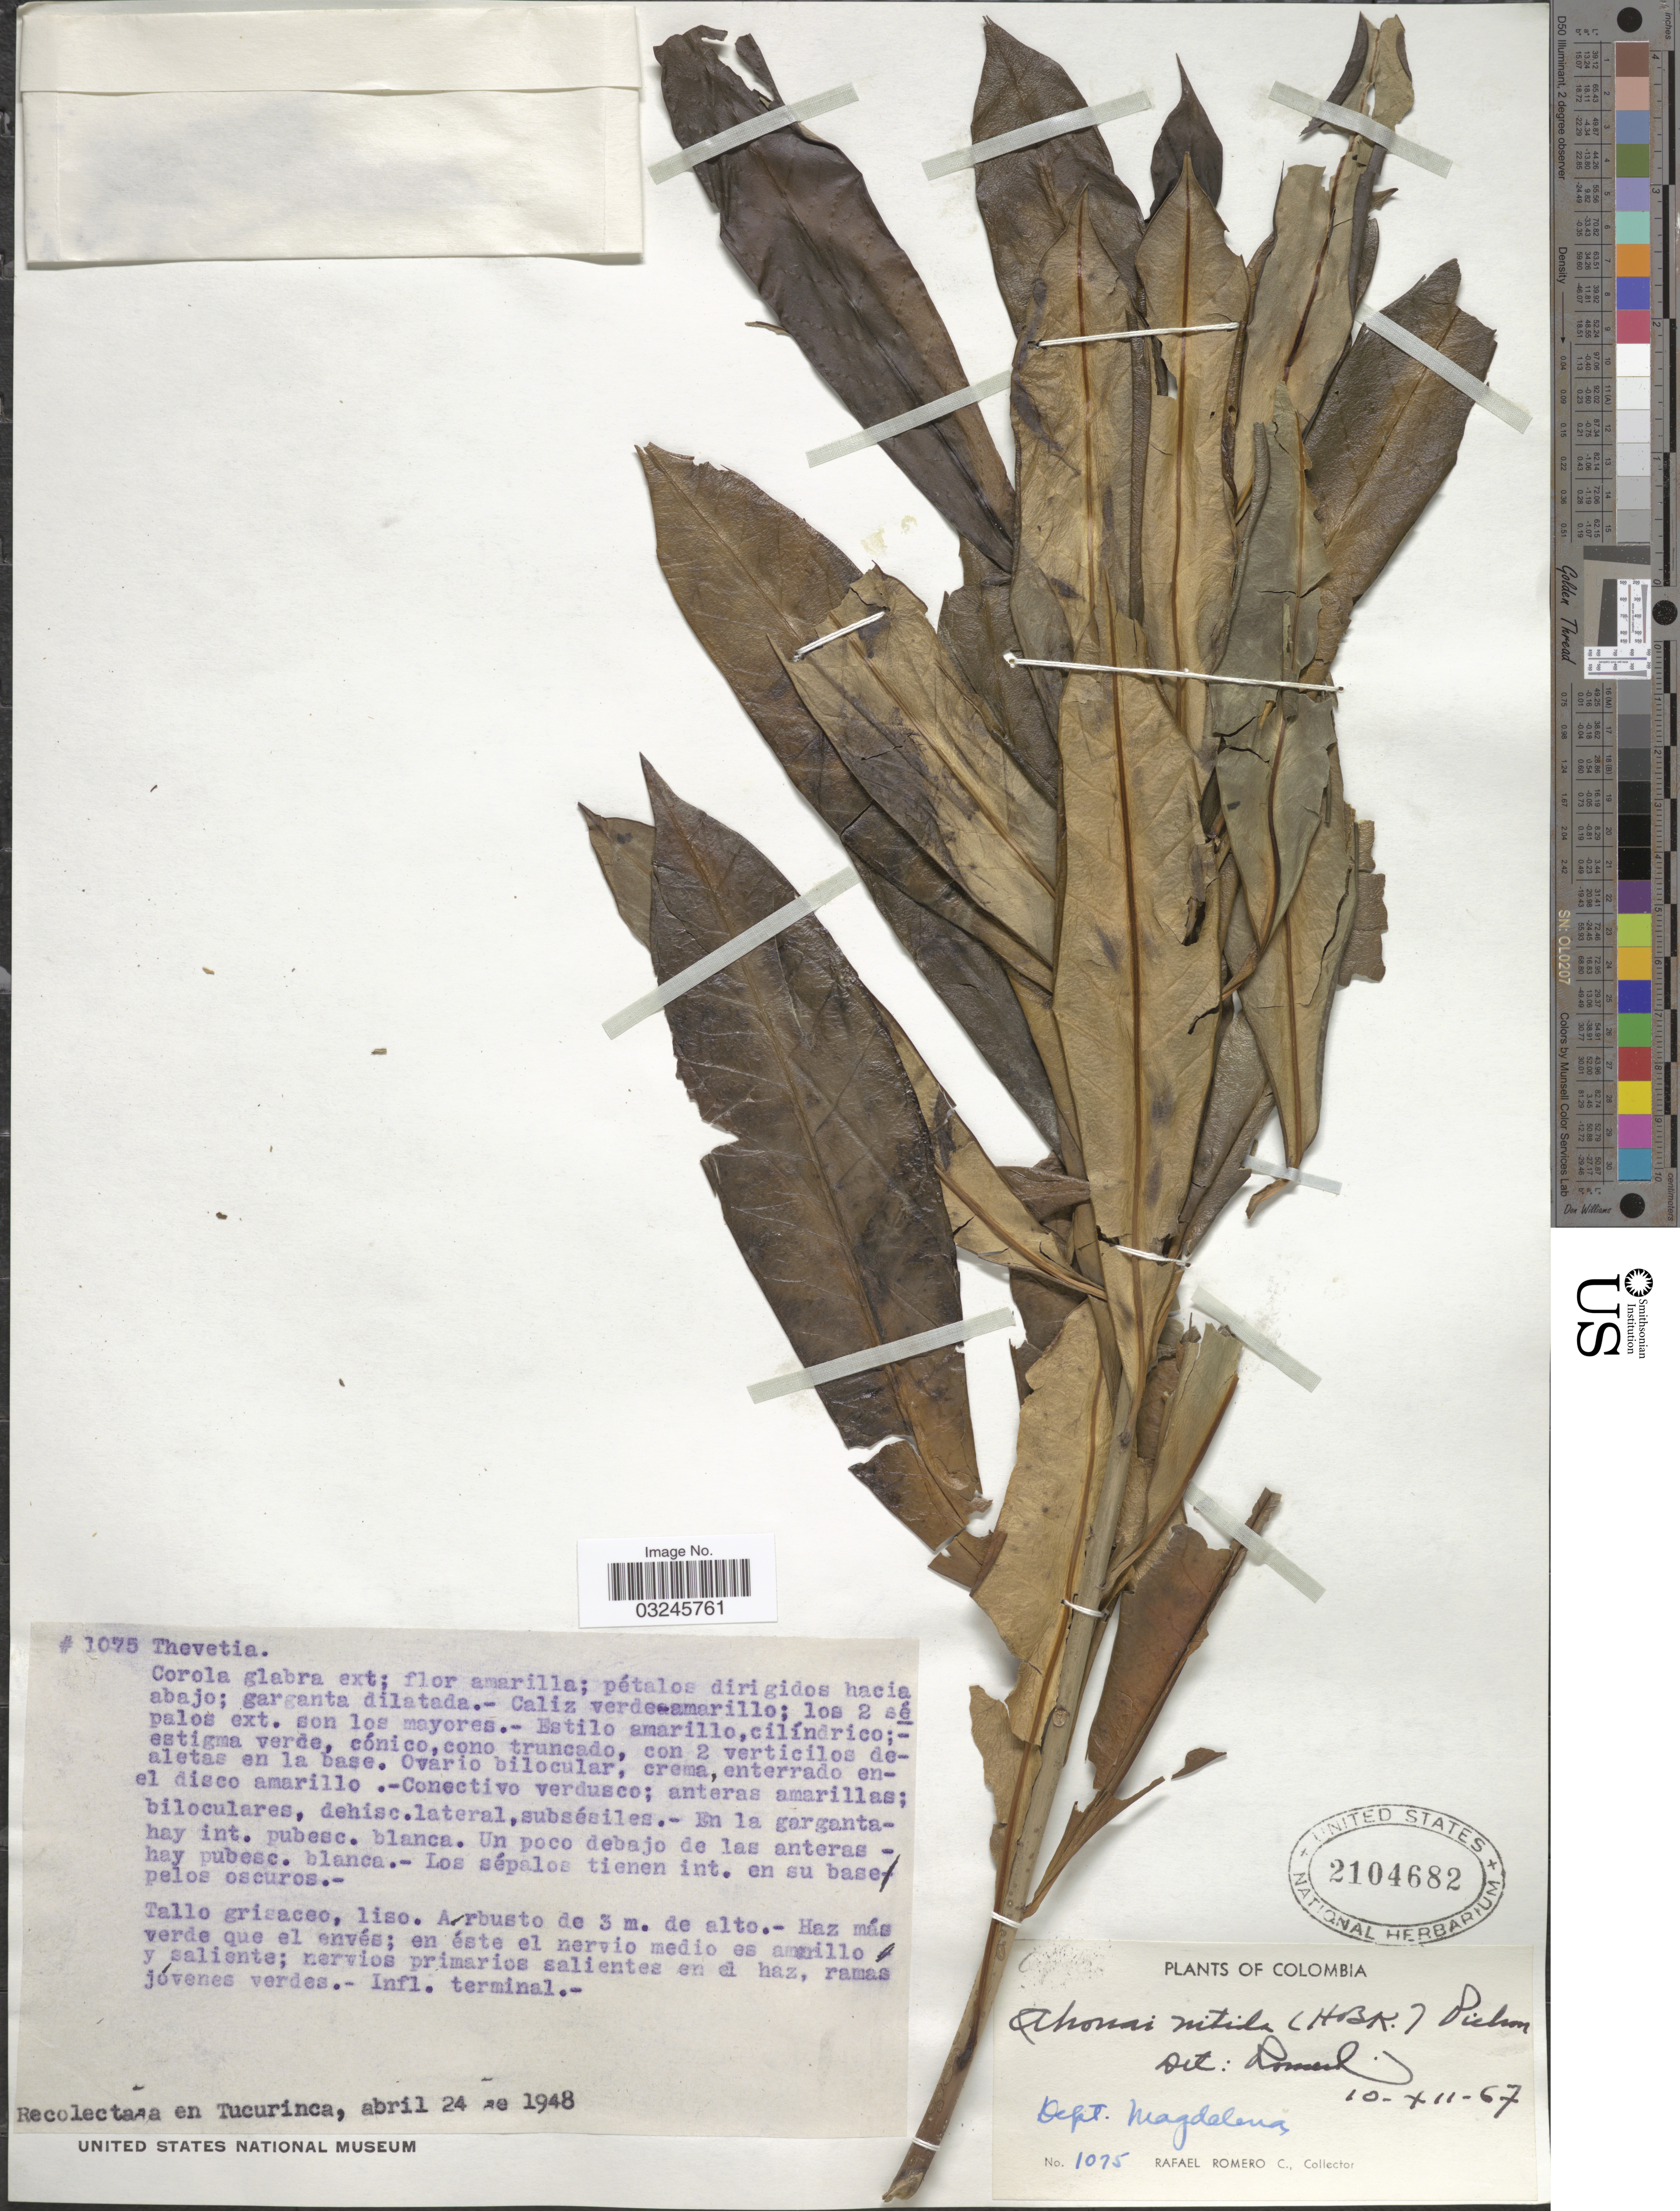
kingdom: Plantae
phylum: Tracheophyta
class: Magnoliopsida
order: Gentianales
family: Apocynaceae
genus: Thevetia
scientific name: Thevetia nitida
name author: (Kunth) A. DC.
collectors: R. Romero Castañeda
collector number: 1075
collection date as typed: Transcribed d/m/y: 10/12/67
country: Colombia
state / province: Magdalena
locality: Recolectada en Tucurinca.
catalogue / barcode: US 2104682